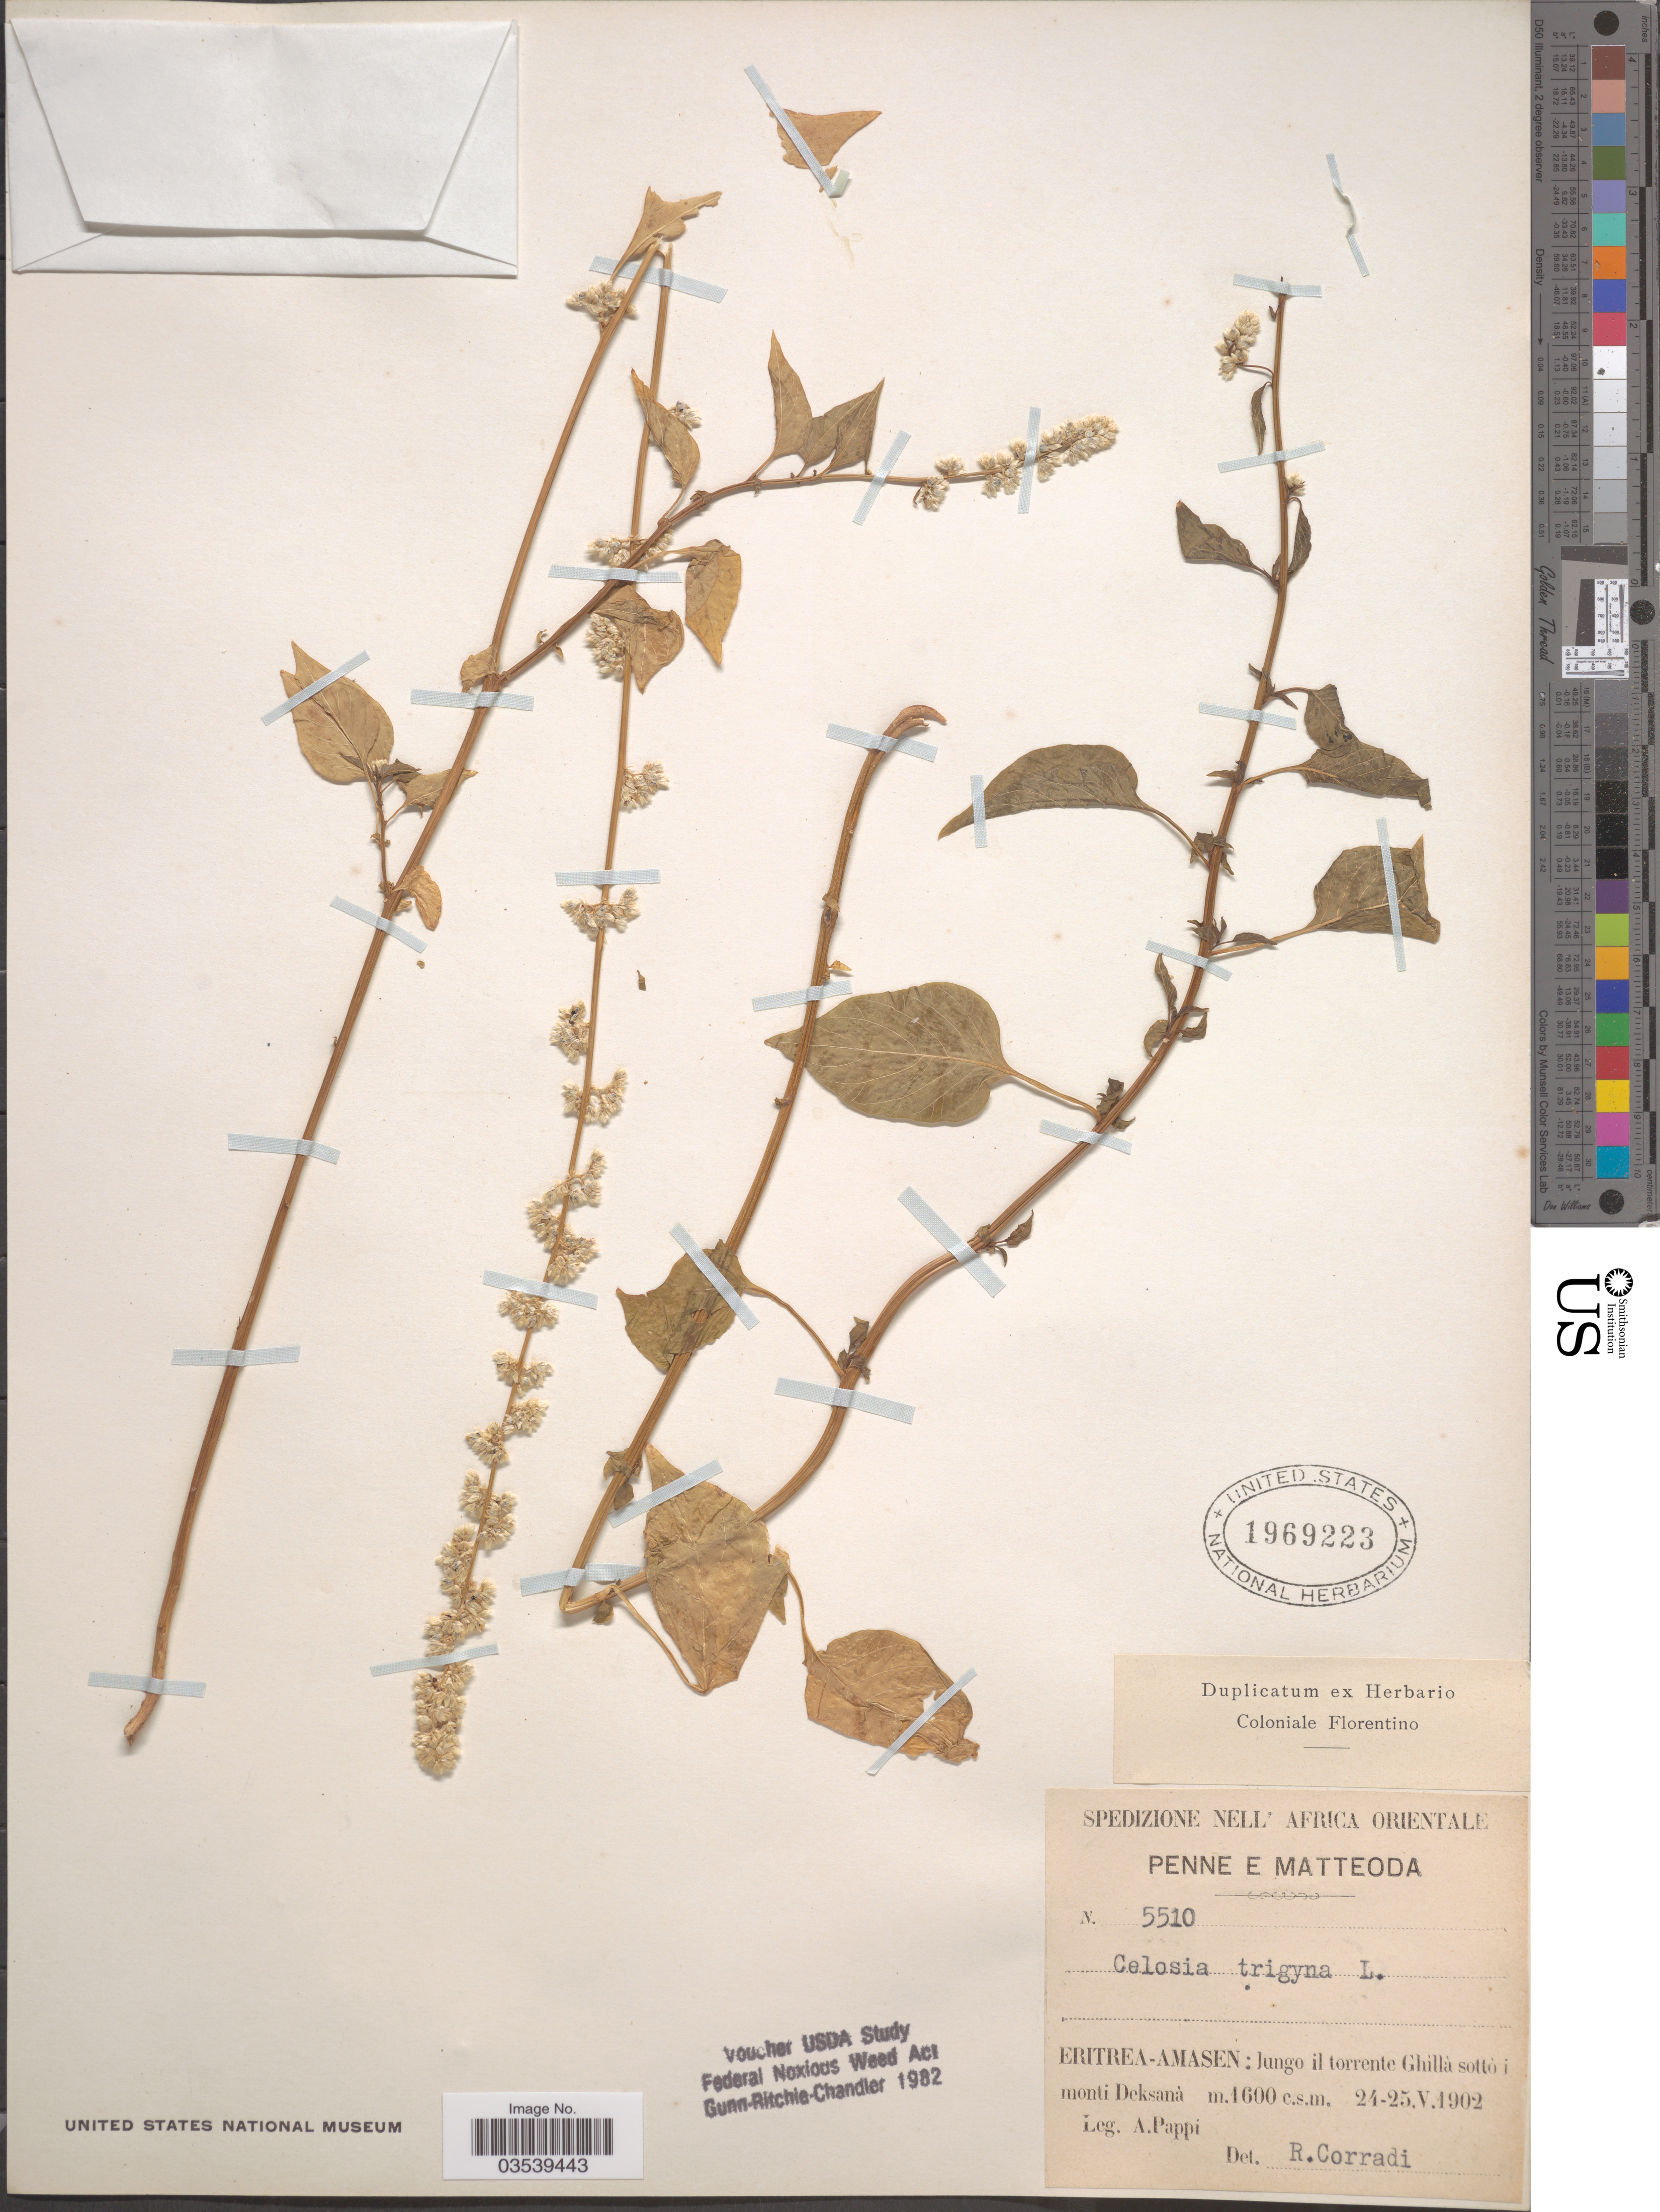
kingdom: Plantae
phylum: Tracheophyta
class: Magnoliopsida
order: Caryophyllales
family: Amaranthaceae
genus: Celosia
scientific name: Celosia trigyna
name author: L.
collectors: A. Pappi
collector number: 5510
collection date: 1902-05-24/1902-05-25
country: Eritrea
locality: Africae Orientale. Eritrea - Amasen: Jungo el torrente Ghillà sotto i monti Deksaná.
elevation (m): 1600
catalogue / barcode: US 1969223